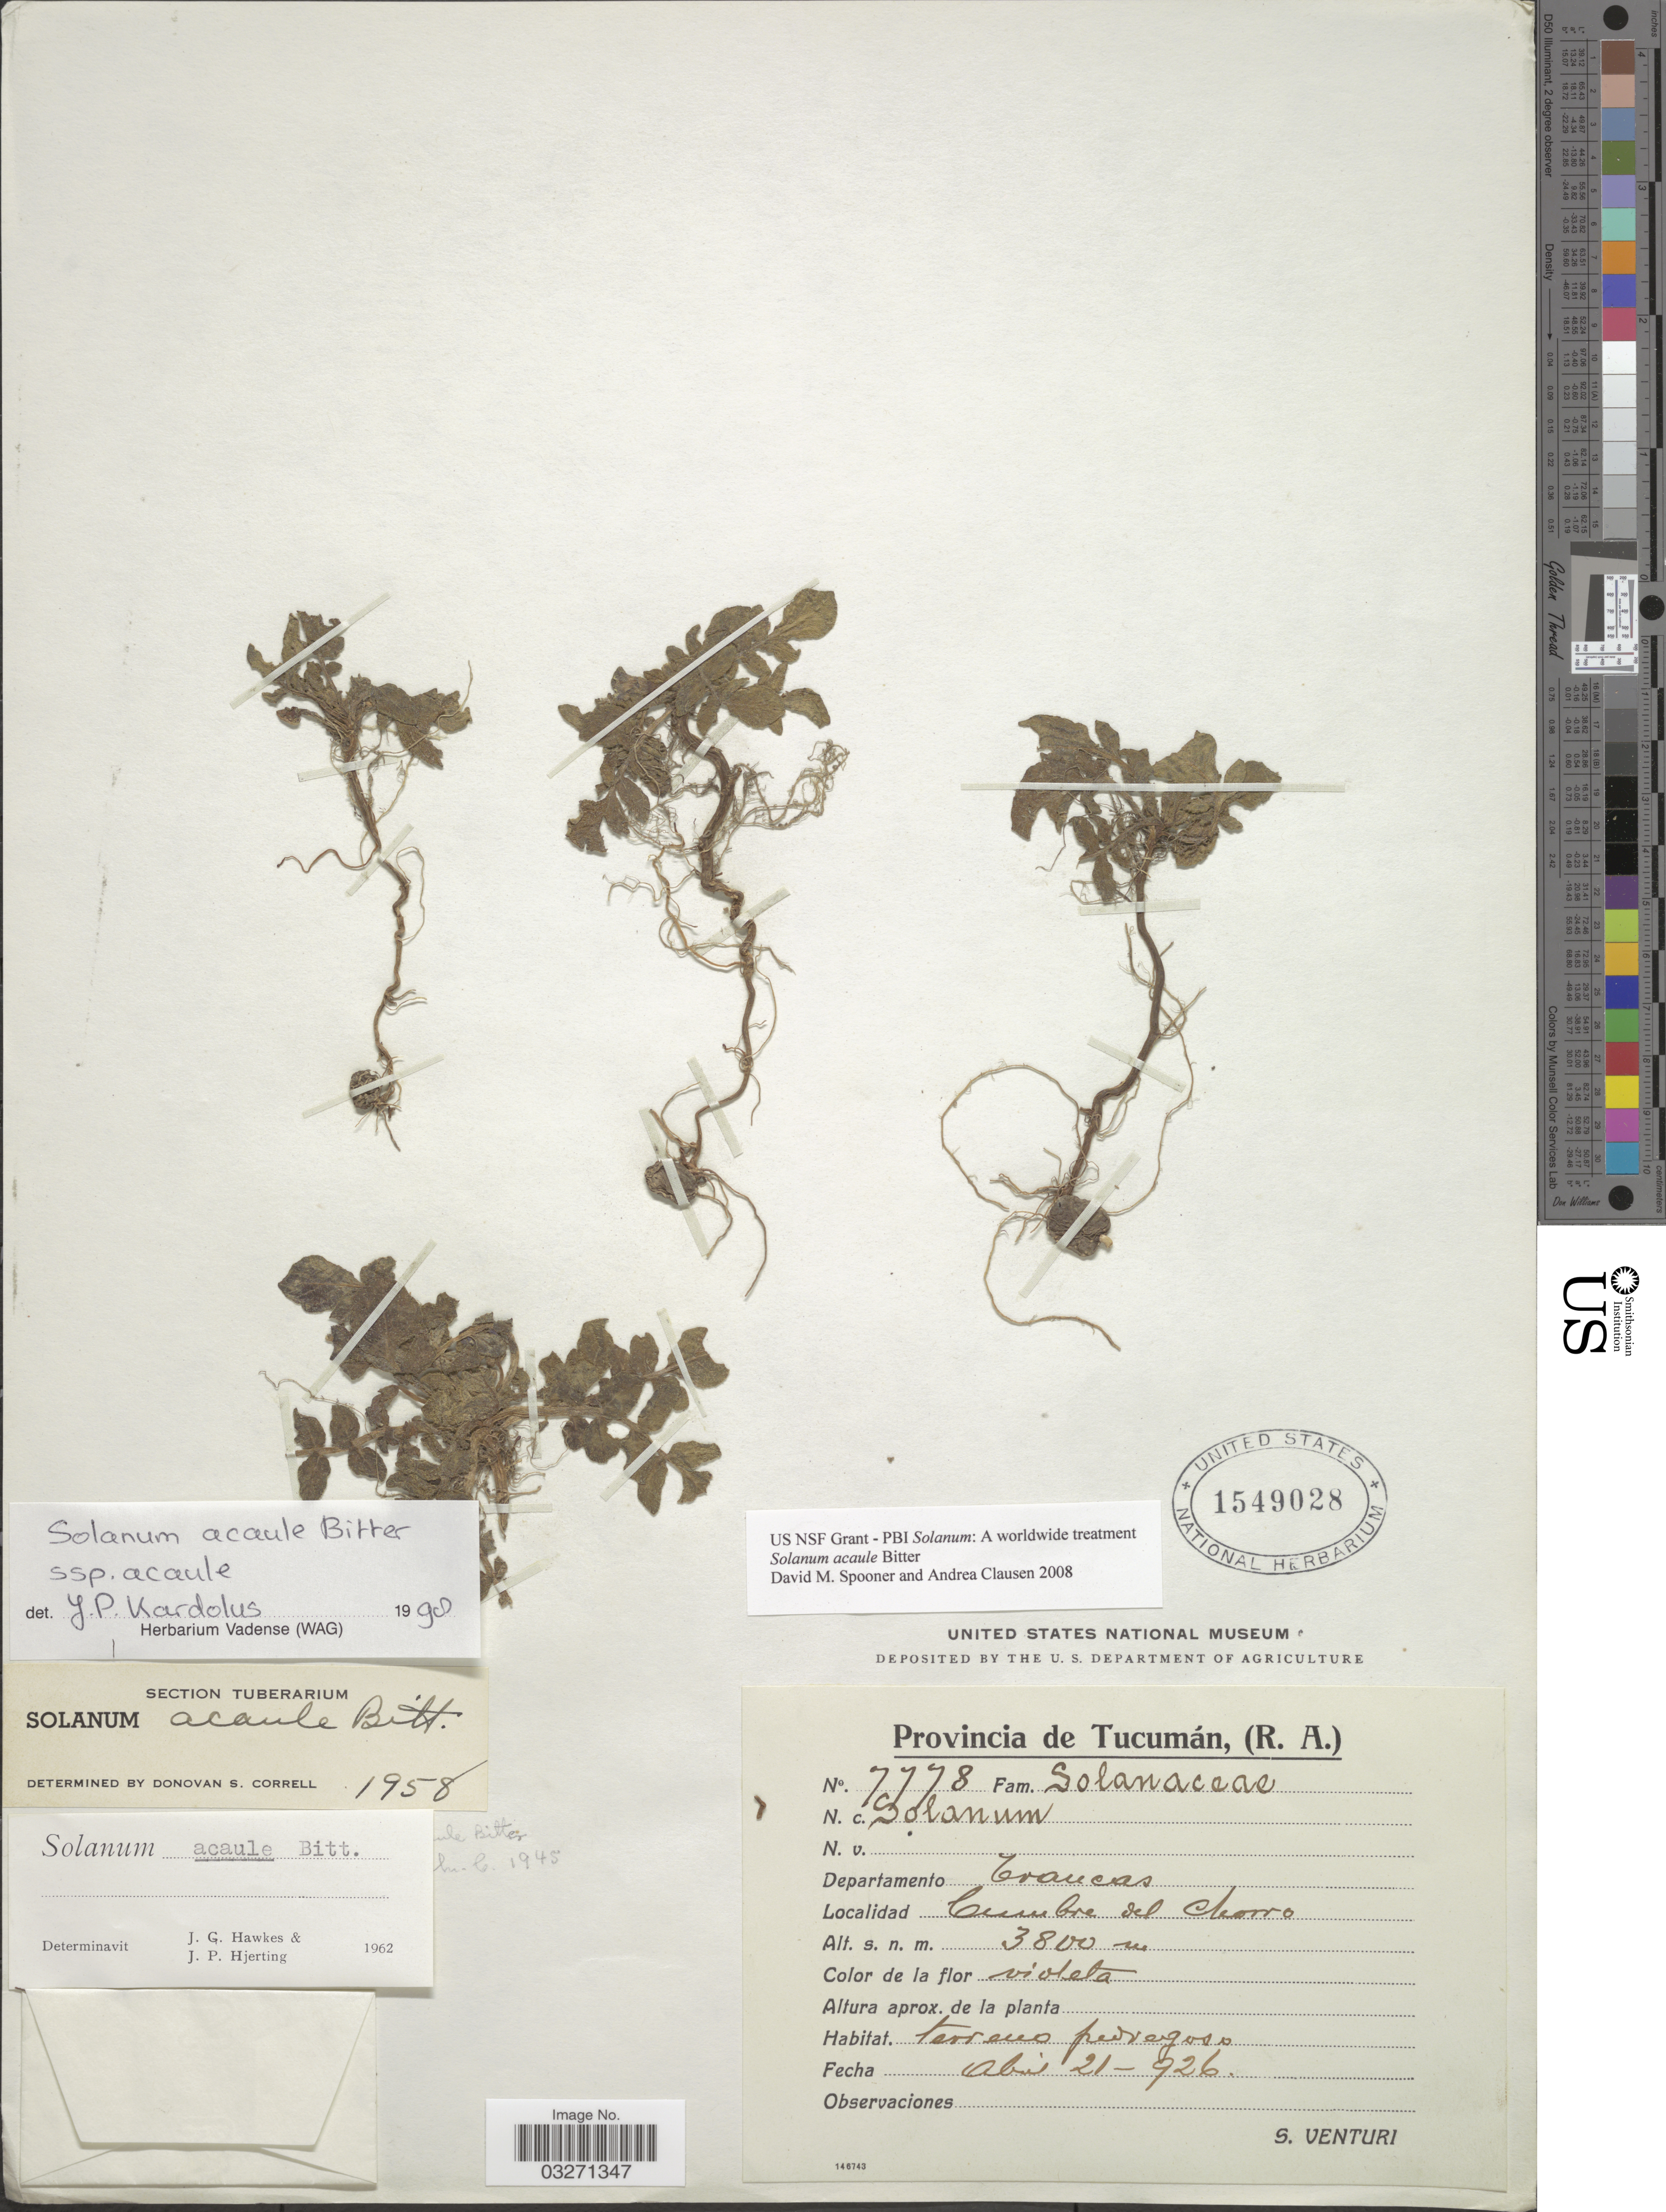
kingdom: Plantae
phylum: Tracheophyta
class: Magnoliopsida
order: Solanales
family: Solanaceae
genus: Solanum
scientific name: Solanum acaule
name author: Bitter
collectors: S. Venturi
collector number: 7778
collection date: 1926-04-21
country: Argentina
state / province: Tucuman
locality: Departamento Trancas. Cumbre del Chorro.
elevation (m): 3800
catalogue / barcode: US 1549028